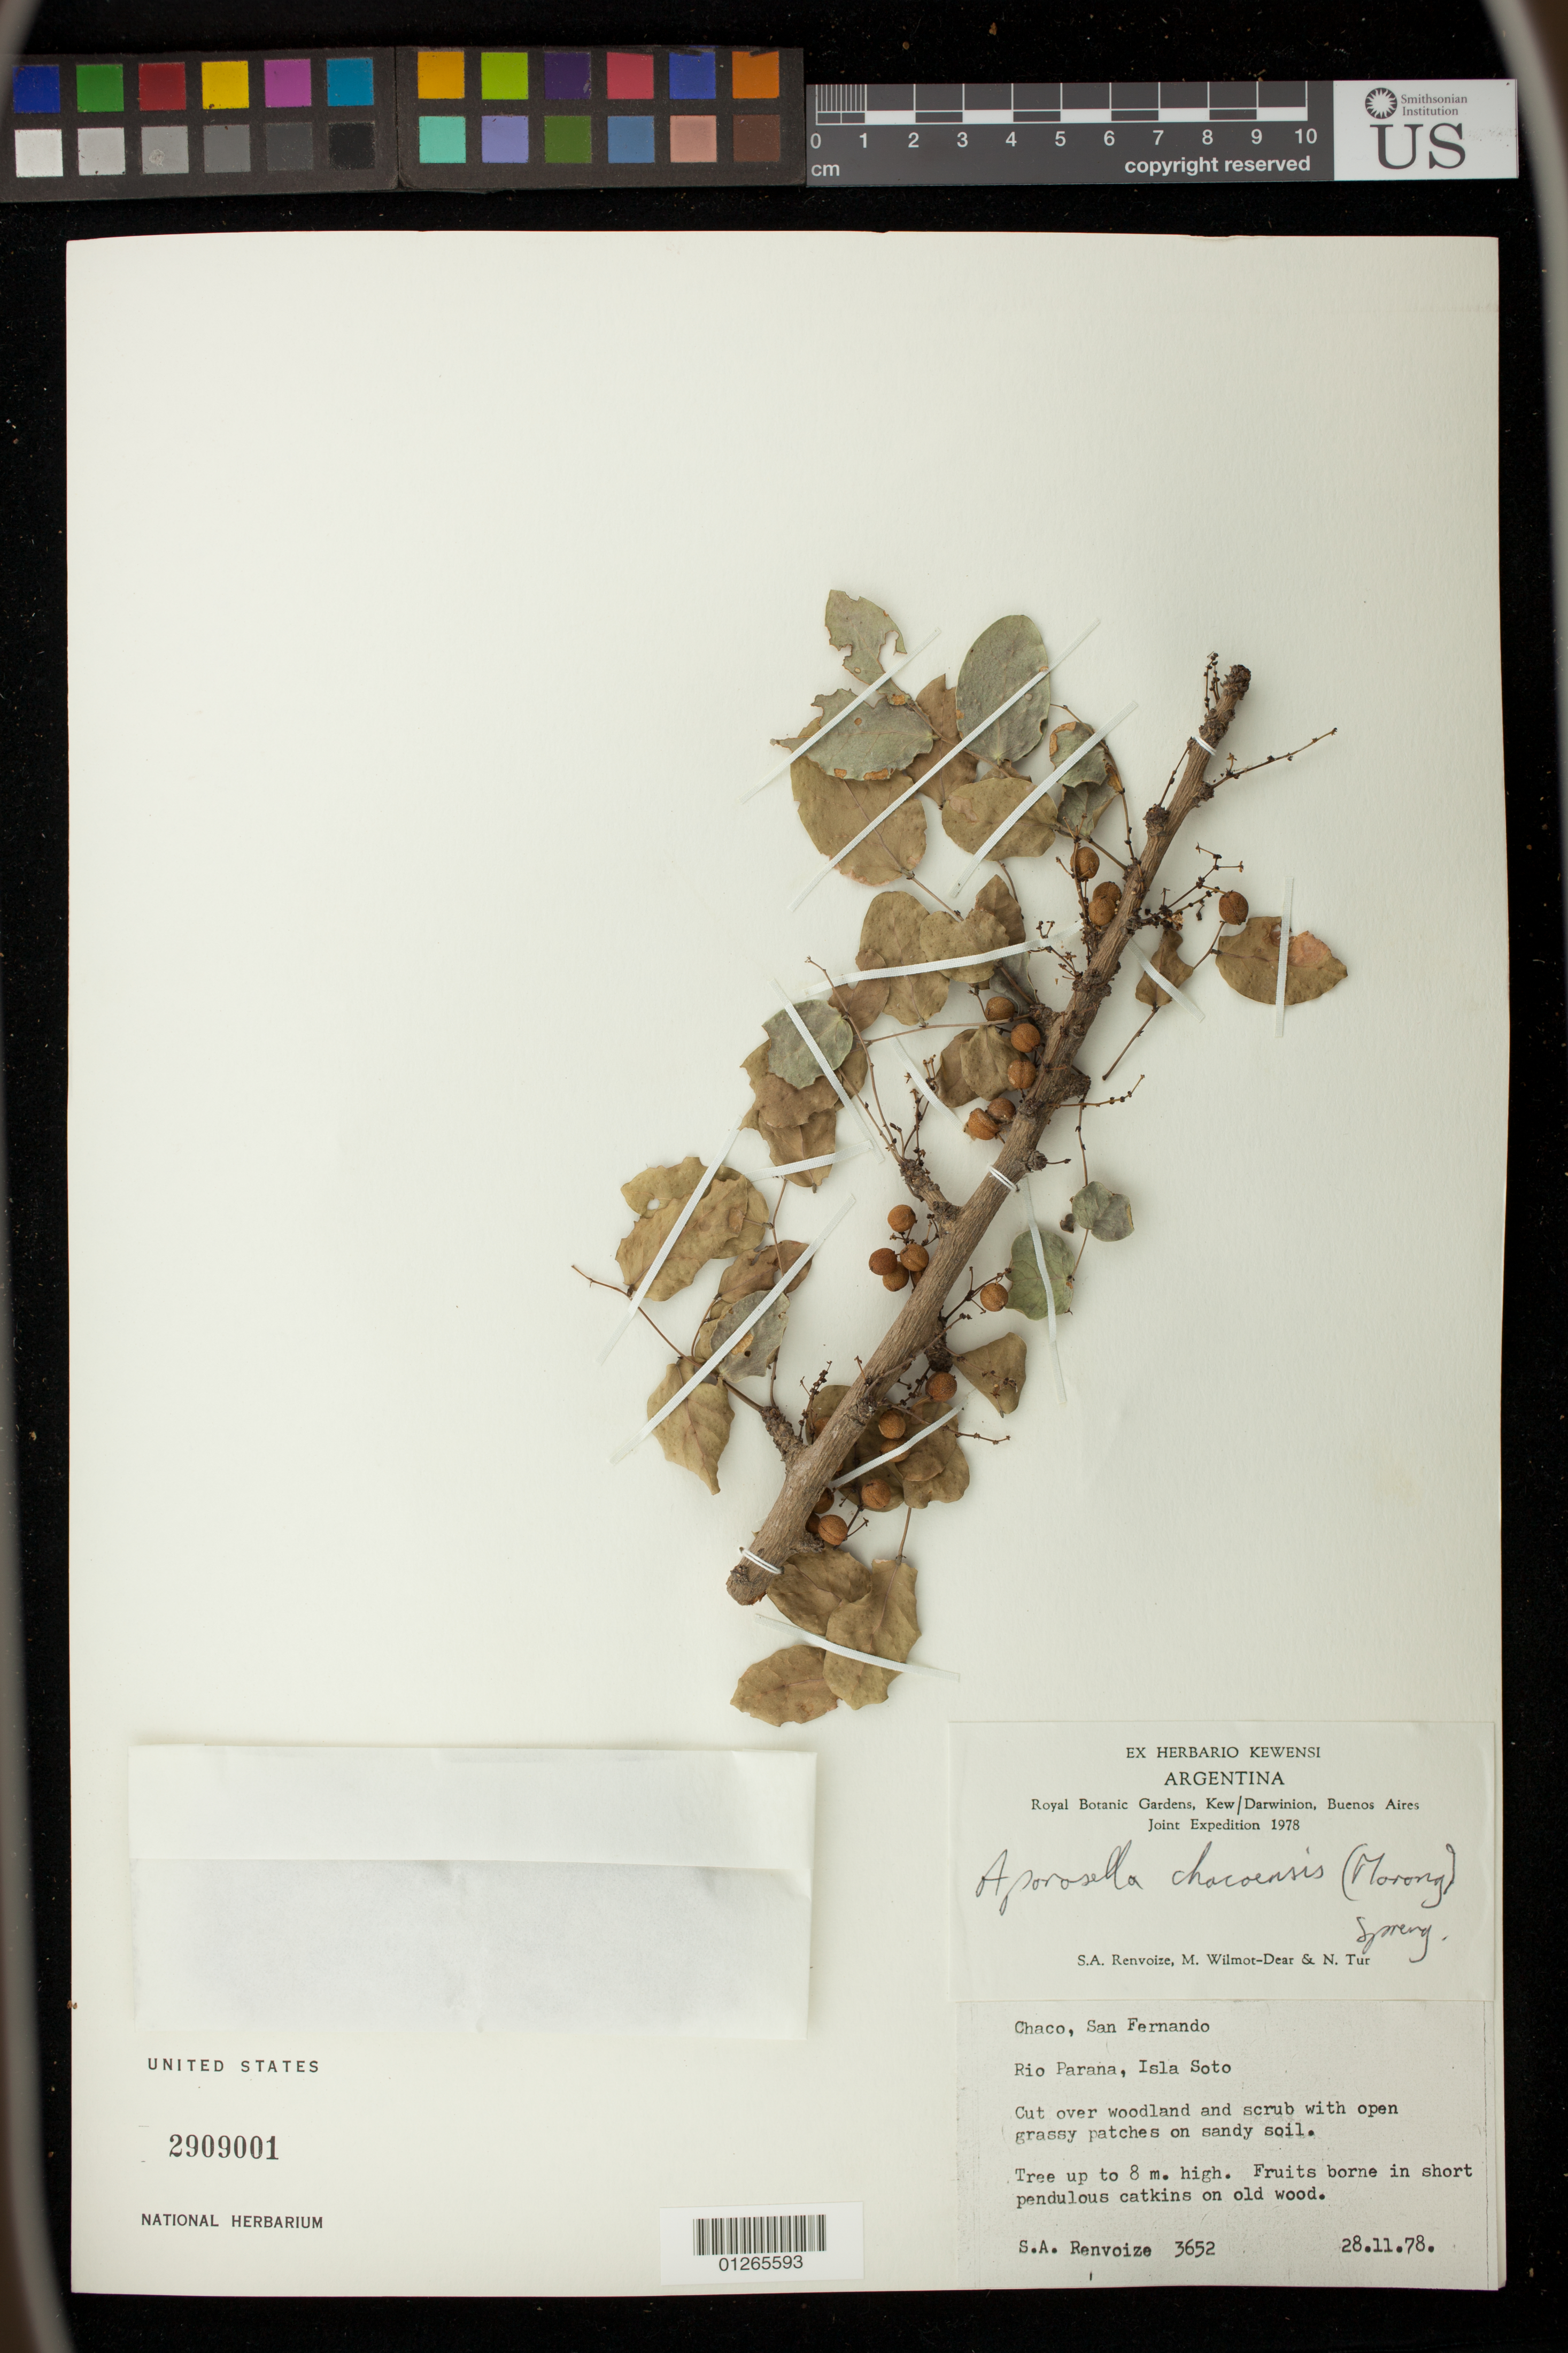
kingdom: Plantae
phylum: Tracheophyta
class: Magnoliopsida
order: Malpighiales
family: Phyllanthaceae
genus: Aporosella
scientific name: Aporosella chacoensis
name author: (Morong) Speg.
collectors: S. A. Renvoize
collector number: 3652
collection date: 1978-11-28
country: Argentina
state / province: Chaco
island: Soto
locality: Prov. Lamas; Alonso de Alvarado; al oeste de San Juan de Pacayzapa.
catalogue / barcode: US 2909001